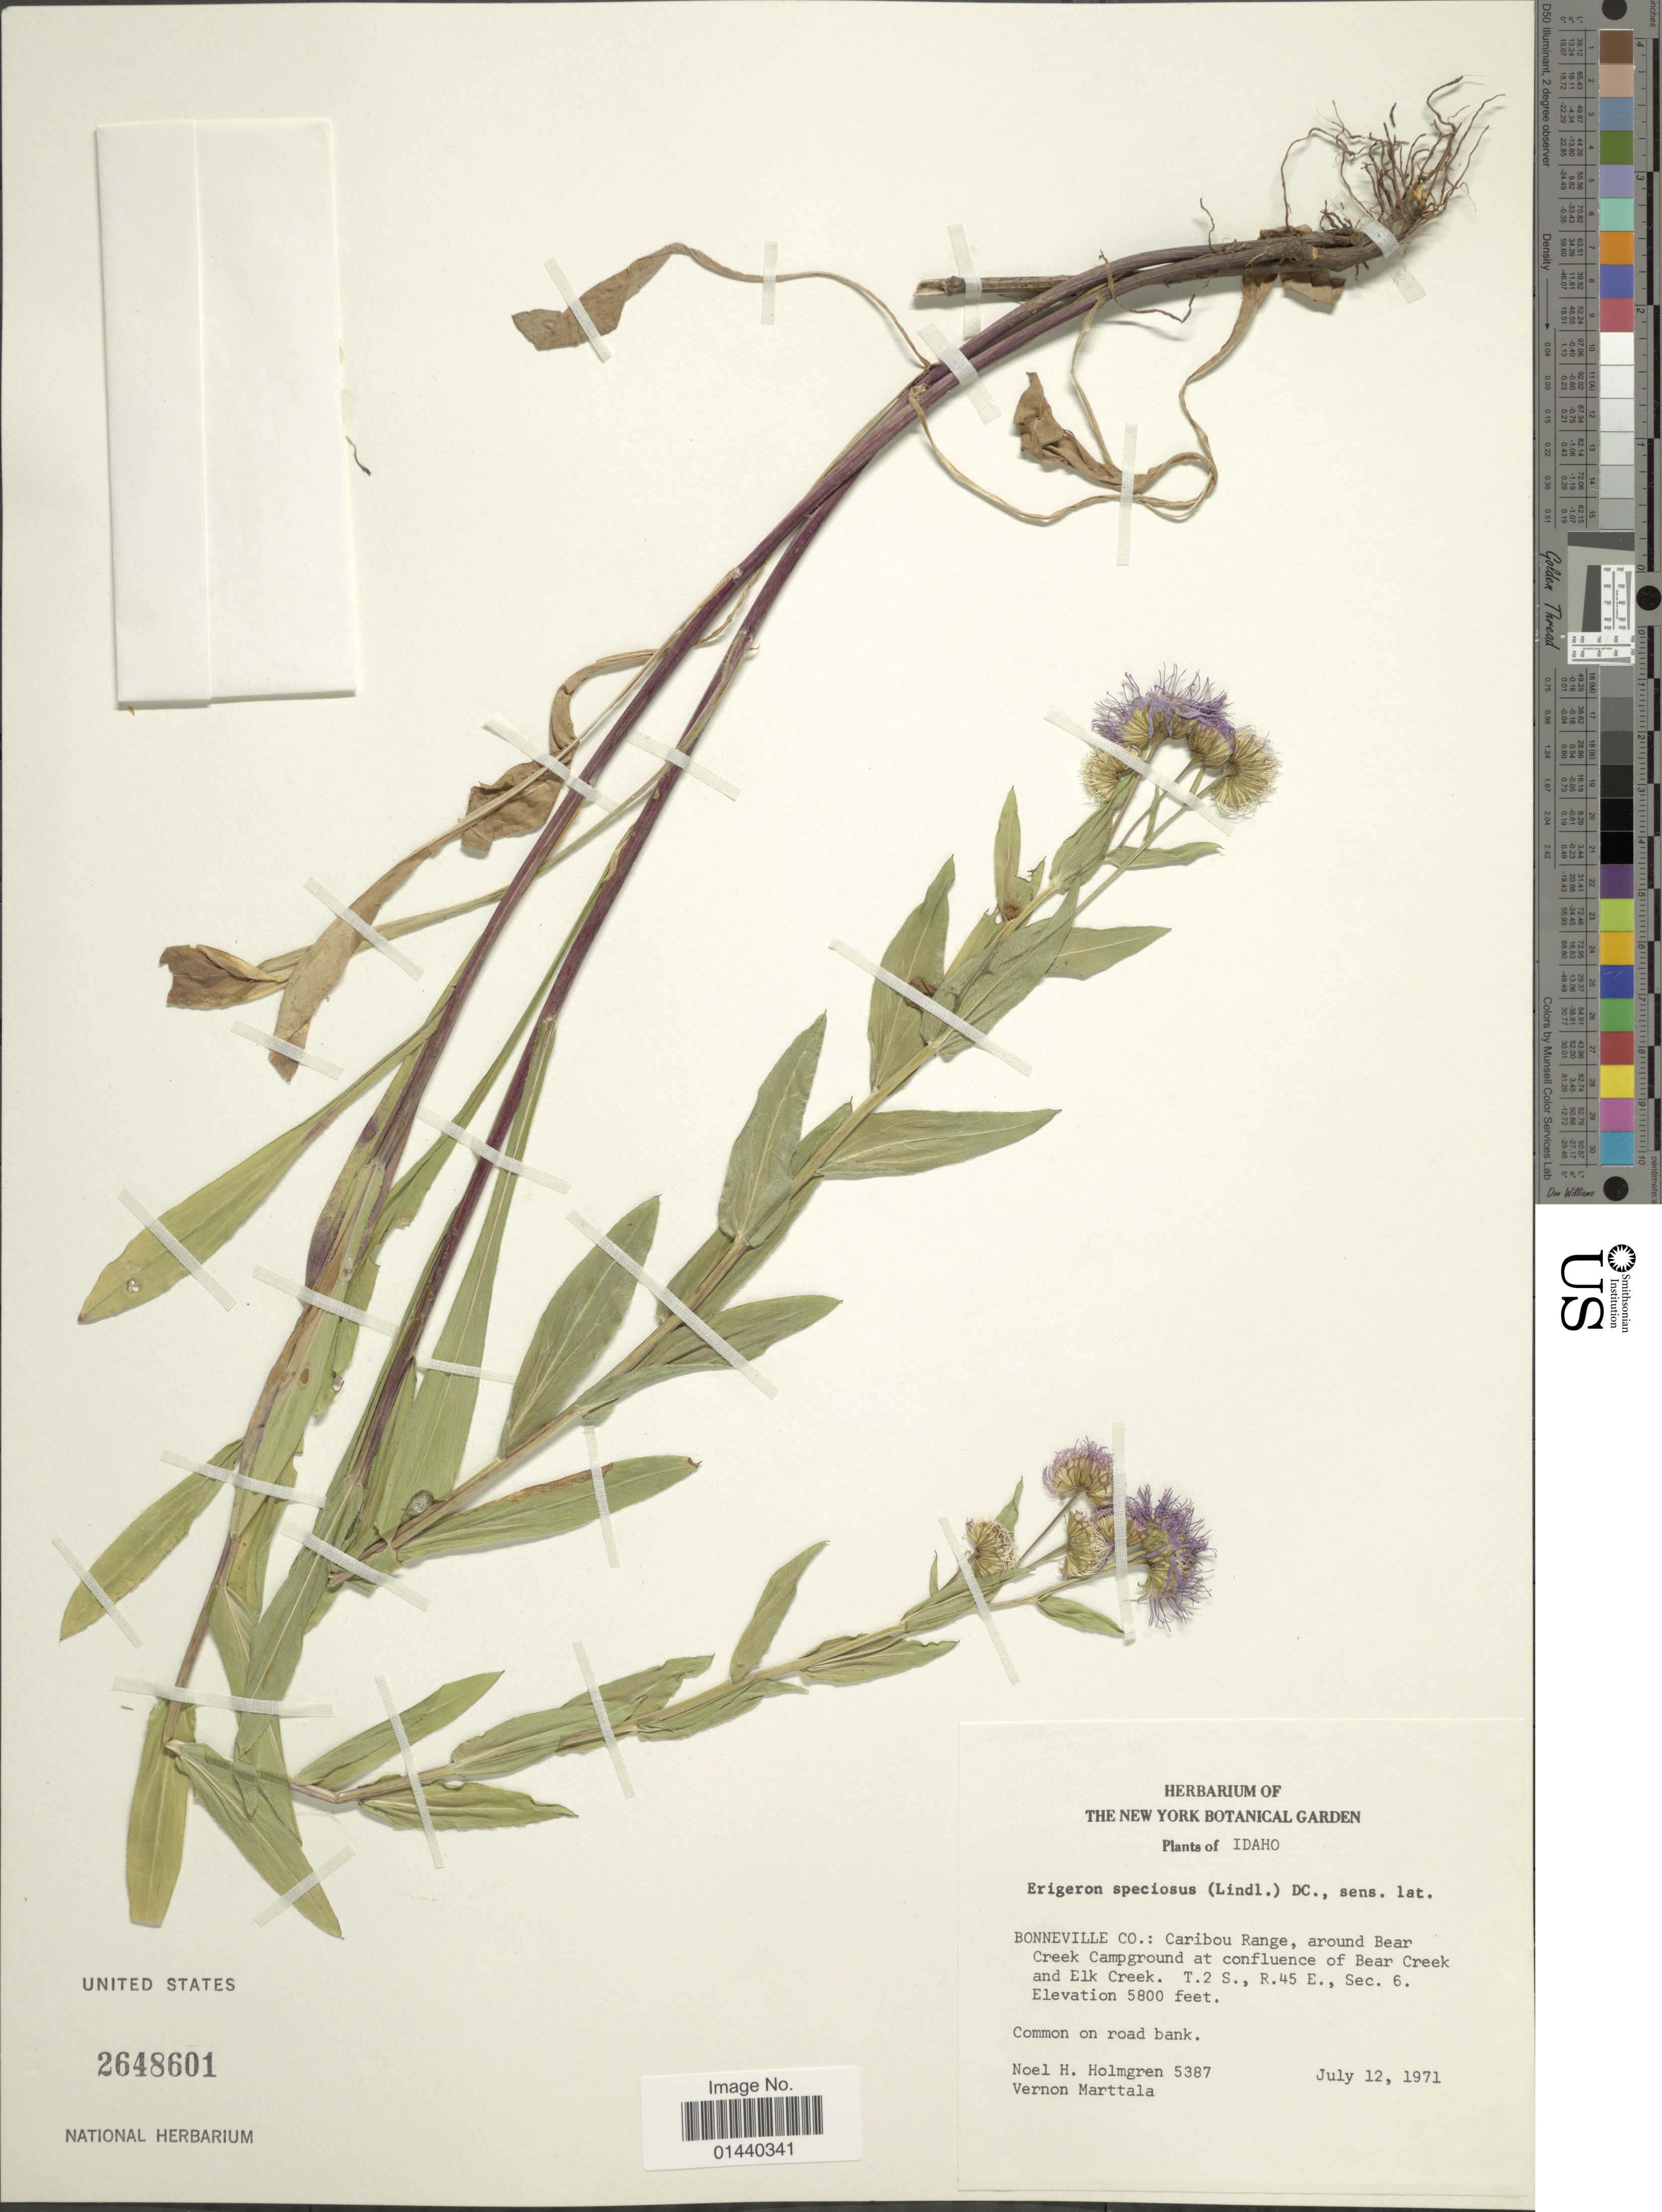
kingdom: Plantae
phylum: Tracheophyta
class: Magnoliopsida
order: Asterales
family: Asteraceae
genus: Erigeron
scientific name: Erigeron speciosus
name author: (Lindl.) DC.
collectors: N. H. Holmgren & V. Marttala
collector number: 5387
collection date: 1971-07-12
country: United States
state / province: Idaho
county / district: Bonneville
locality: Caribou Range, around Bear Creek Campground at confluence of Bear Creek and Elk Creek. T.2 S., R.45 E., Sec. 6.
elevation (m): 1768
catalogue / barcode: US 2648601